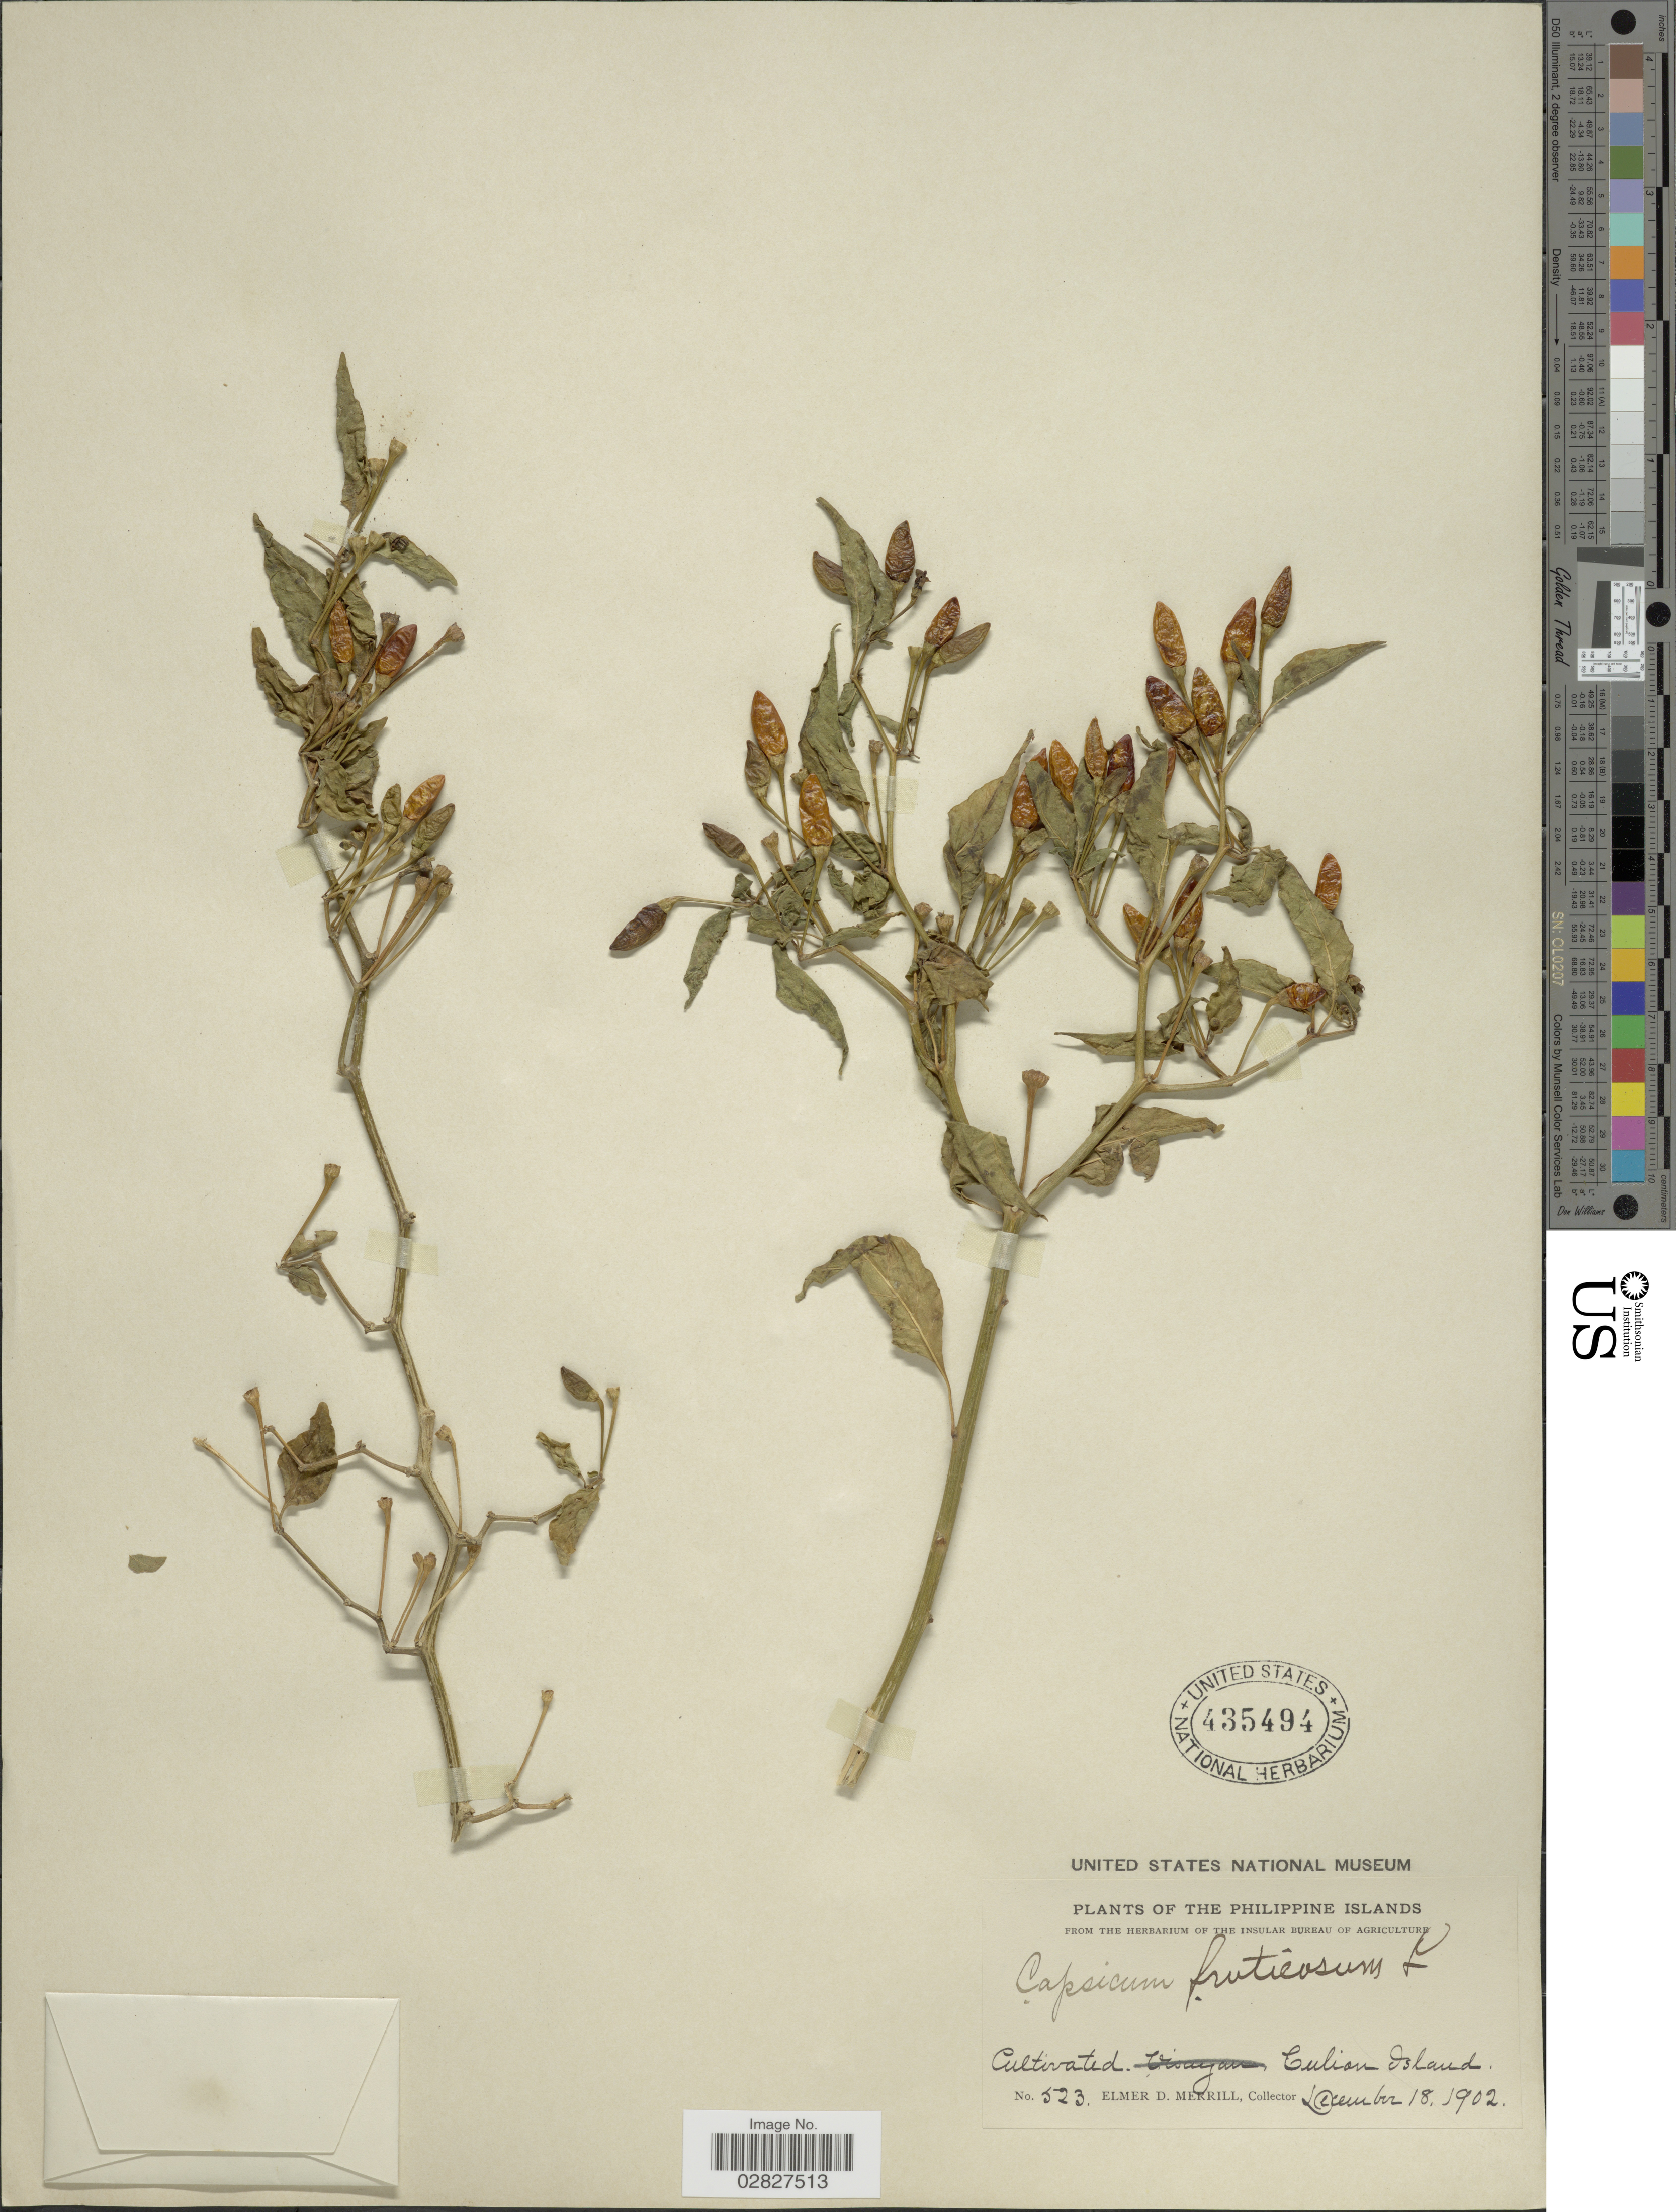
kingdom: Plantae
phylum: Tracheophyta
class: Magnoliopsida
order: Solanales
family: Solanaceae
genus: Capsicum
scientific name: Capsicum frutescens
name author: L.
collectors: E. D. Merrill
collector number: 523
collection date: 1902-12-18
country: Philippines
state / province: Mimaropa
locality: Culion Island.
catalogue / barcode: US 435494